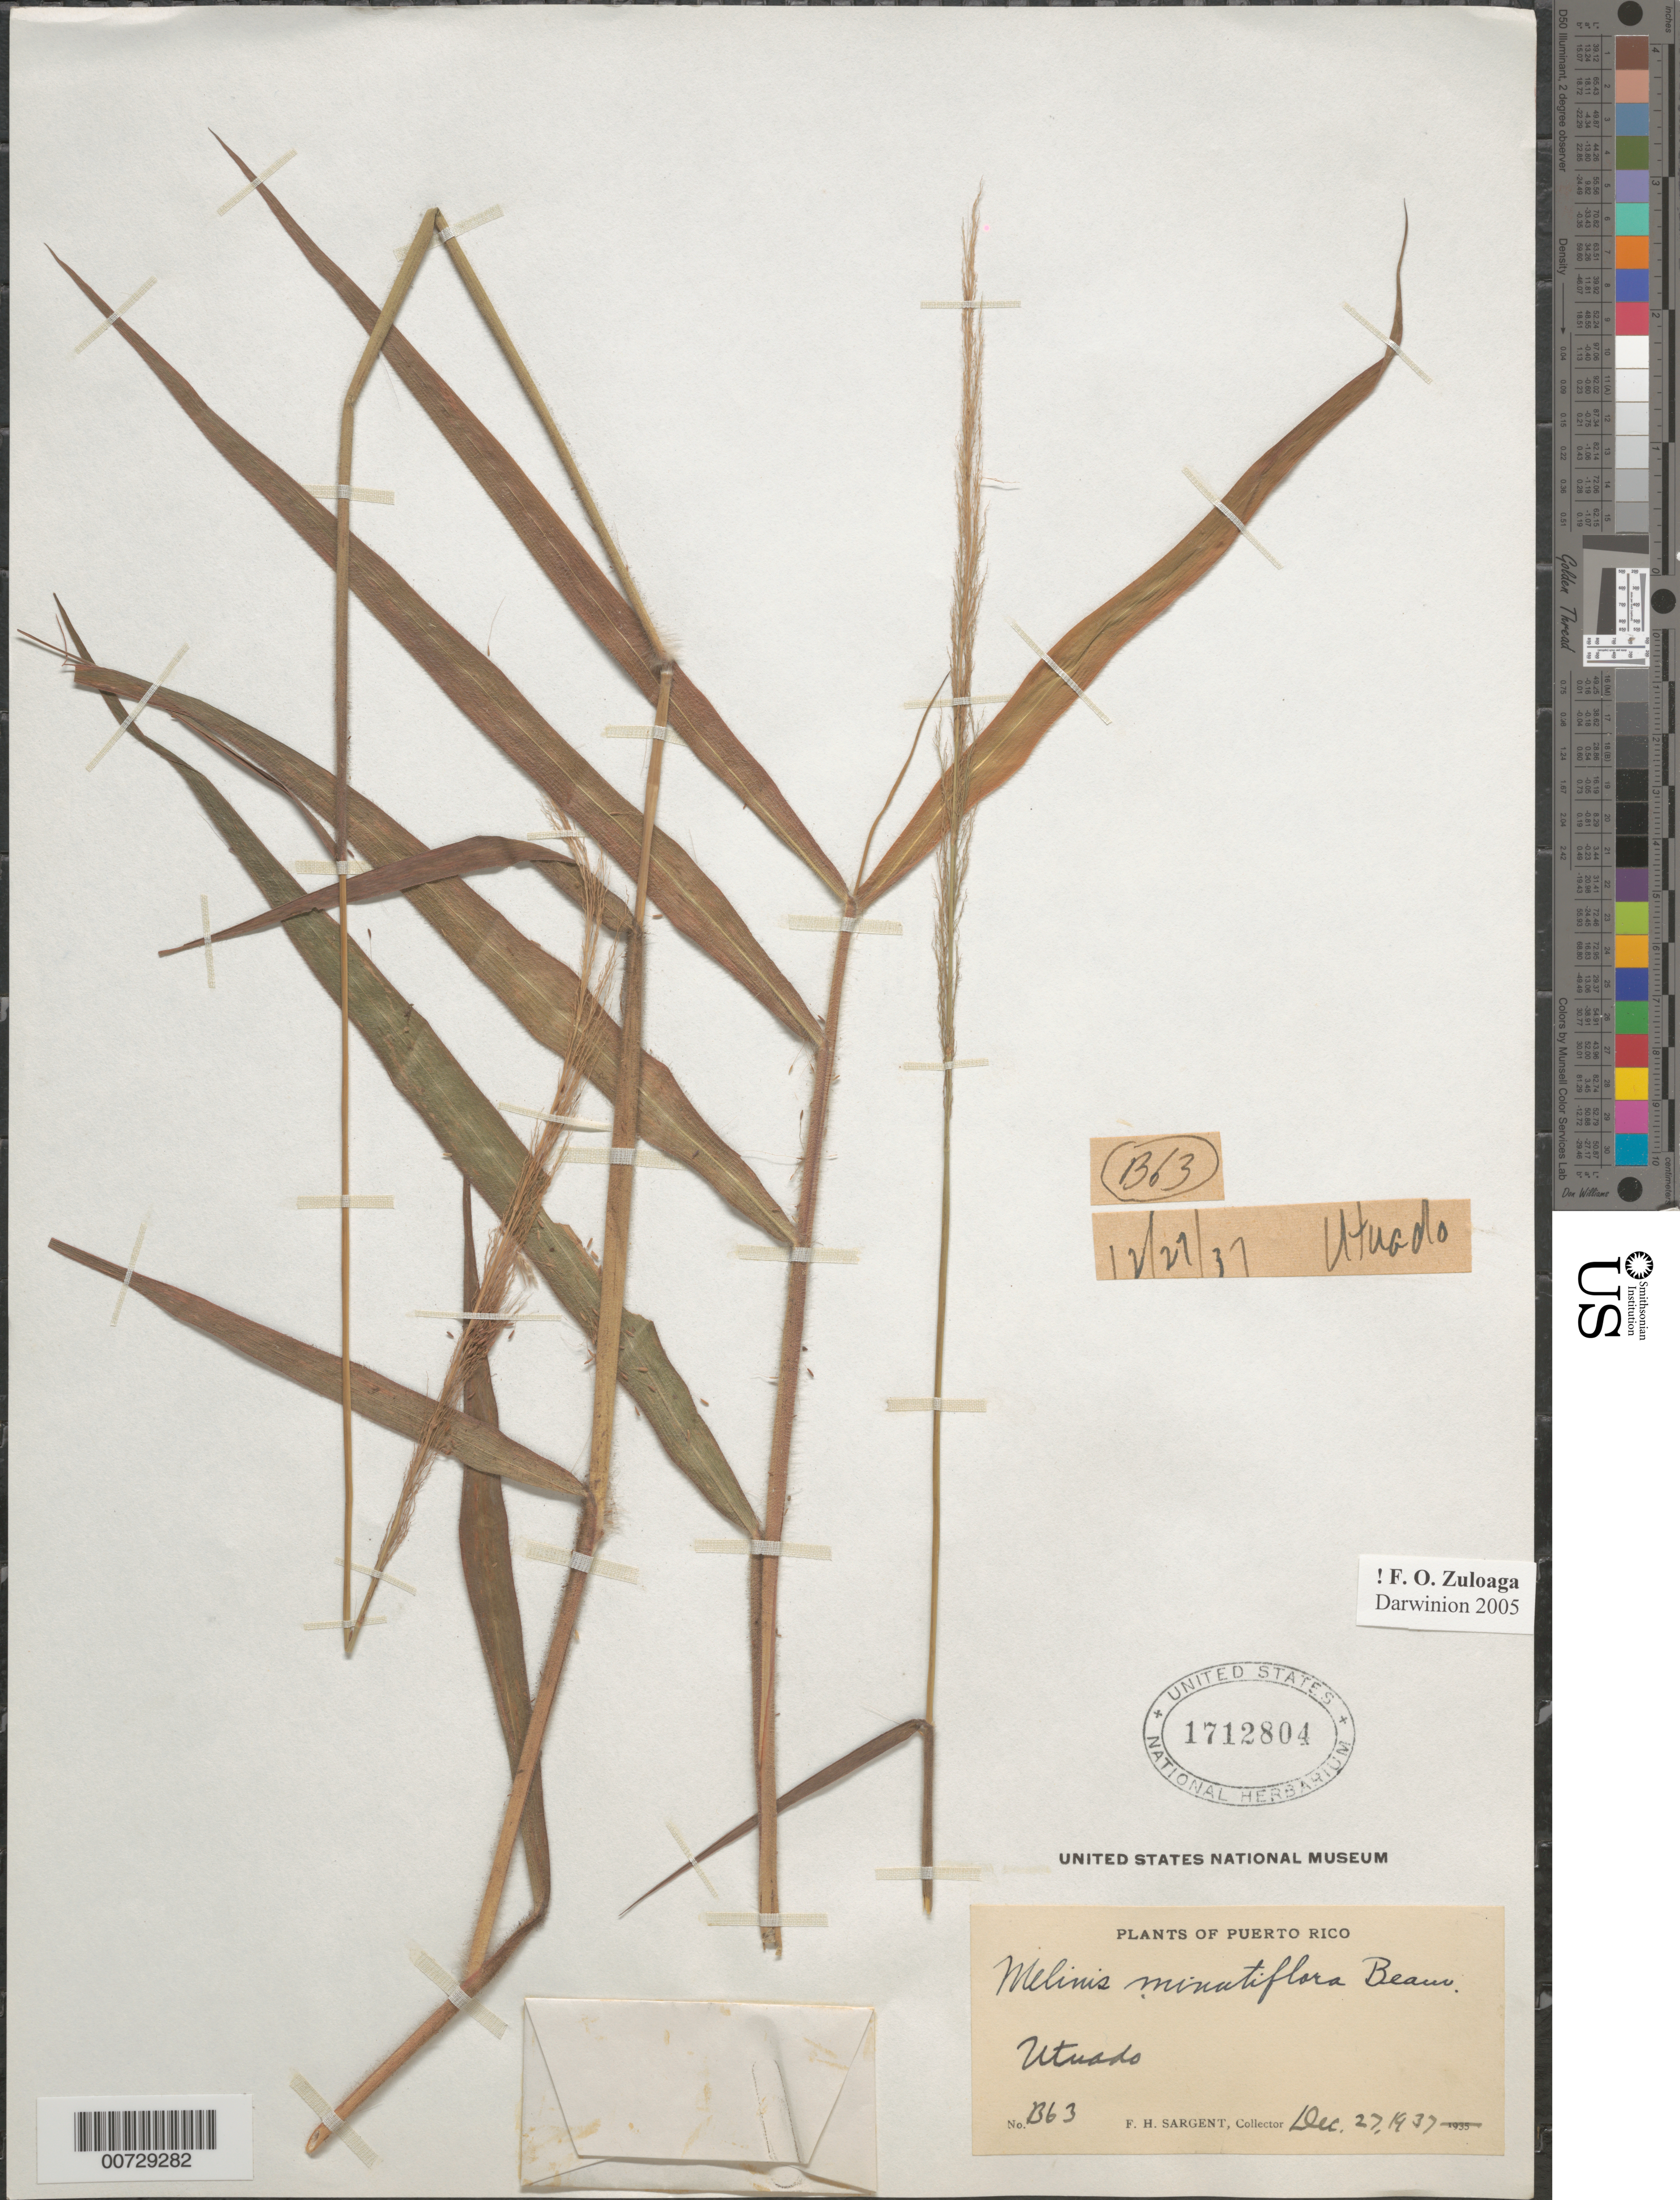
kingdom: Plantae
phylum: Tracheophyta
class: Liliopsida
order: Poales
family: Poaceae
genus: Melinis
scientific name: Melinis minutiflora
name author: P. Beauv.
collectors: F. H. Sargent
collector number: B63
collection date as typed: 27 Dec 1937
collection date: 1937-12-27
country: Puerto Rico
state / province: Utuado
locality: Utuado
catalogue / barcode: US 1712804